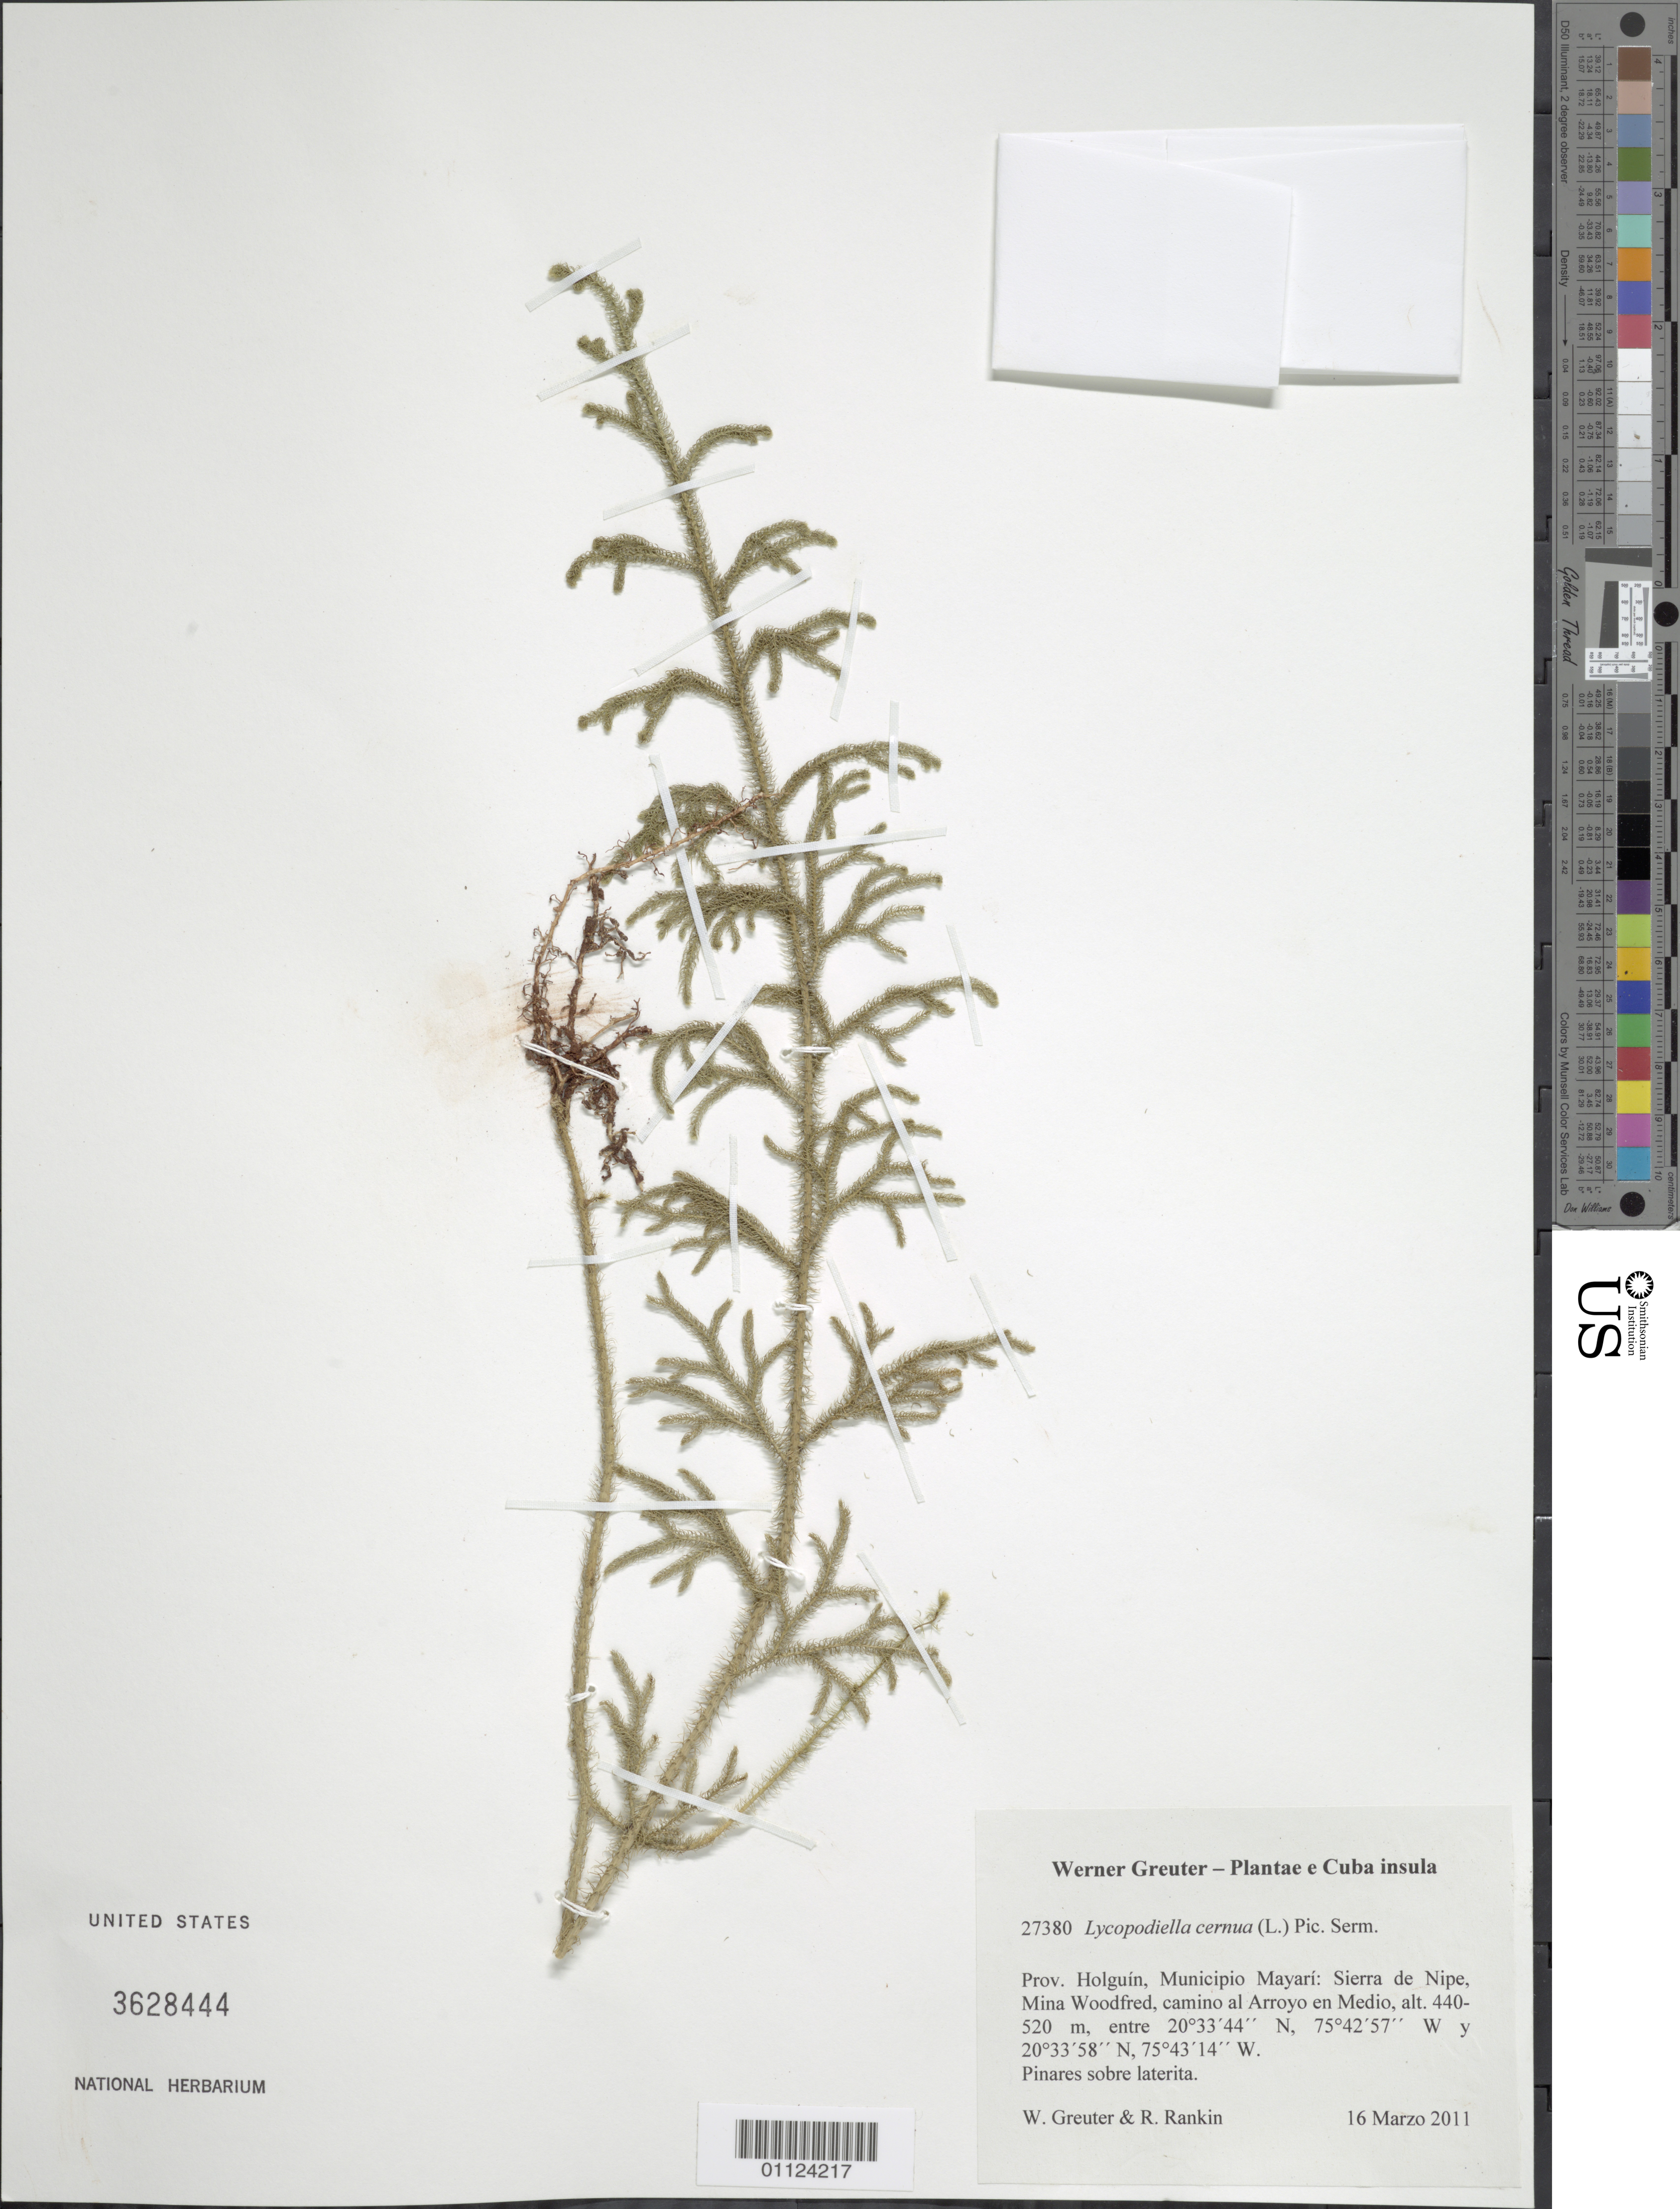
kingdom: Plantae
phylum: Tracheophyta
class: Lycopodiopsida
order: Lycopodiales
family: Lycopodiaceae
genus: Palhinhaea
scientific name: Palhinhaea cernua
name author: (L.) Vasc. & Franco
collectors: W. Greuter & R. Rankin Rodriguez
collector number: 27380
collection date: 2011-03-16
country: Cuba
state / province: Holguín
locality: Municipio Mayarí, Sierra de Nipe, Mina Woodfred, camino al Arroyo en Medio.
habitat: Pinares sobre laterita.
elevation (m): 440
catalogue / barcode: US 3628444